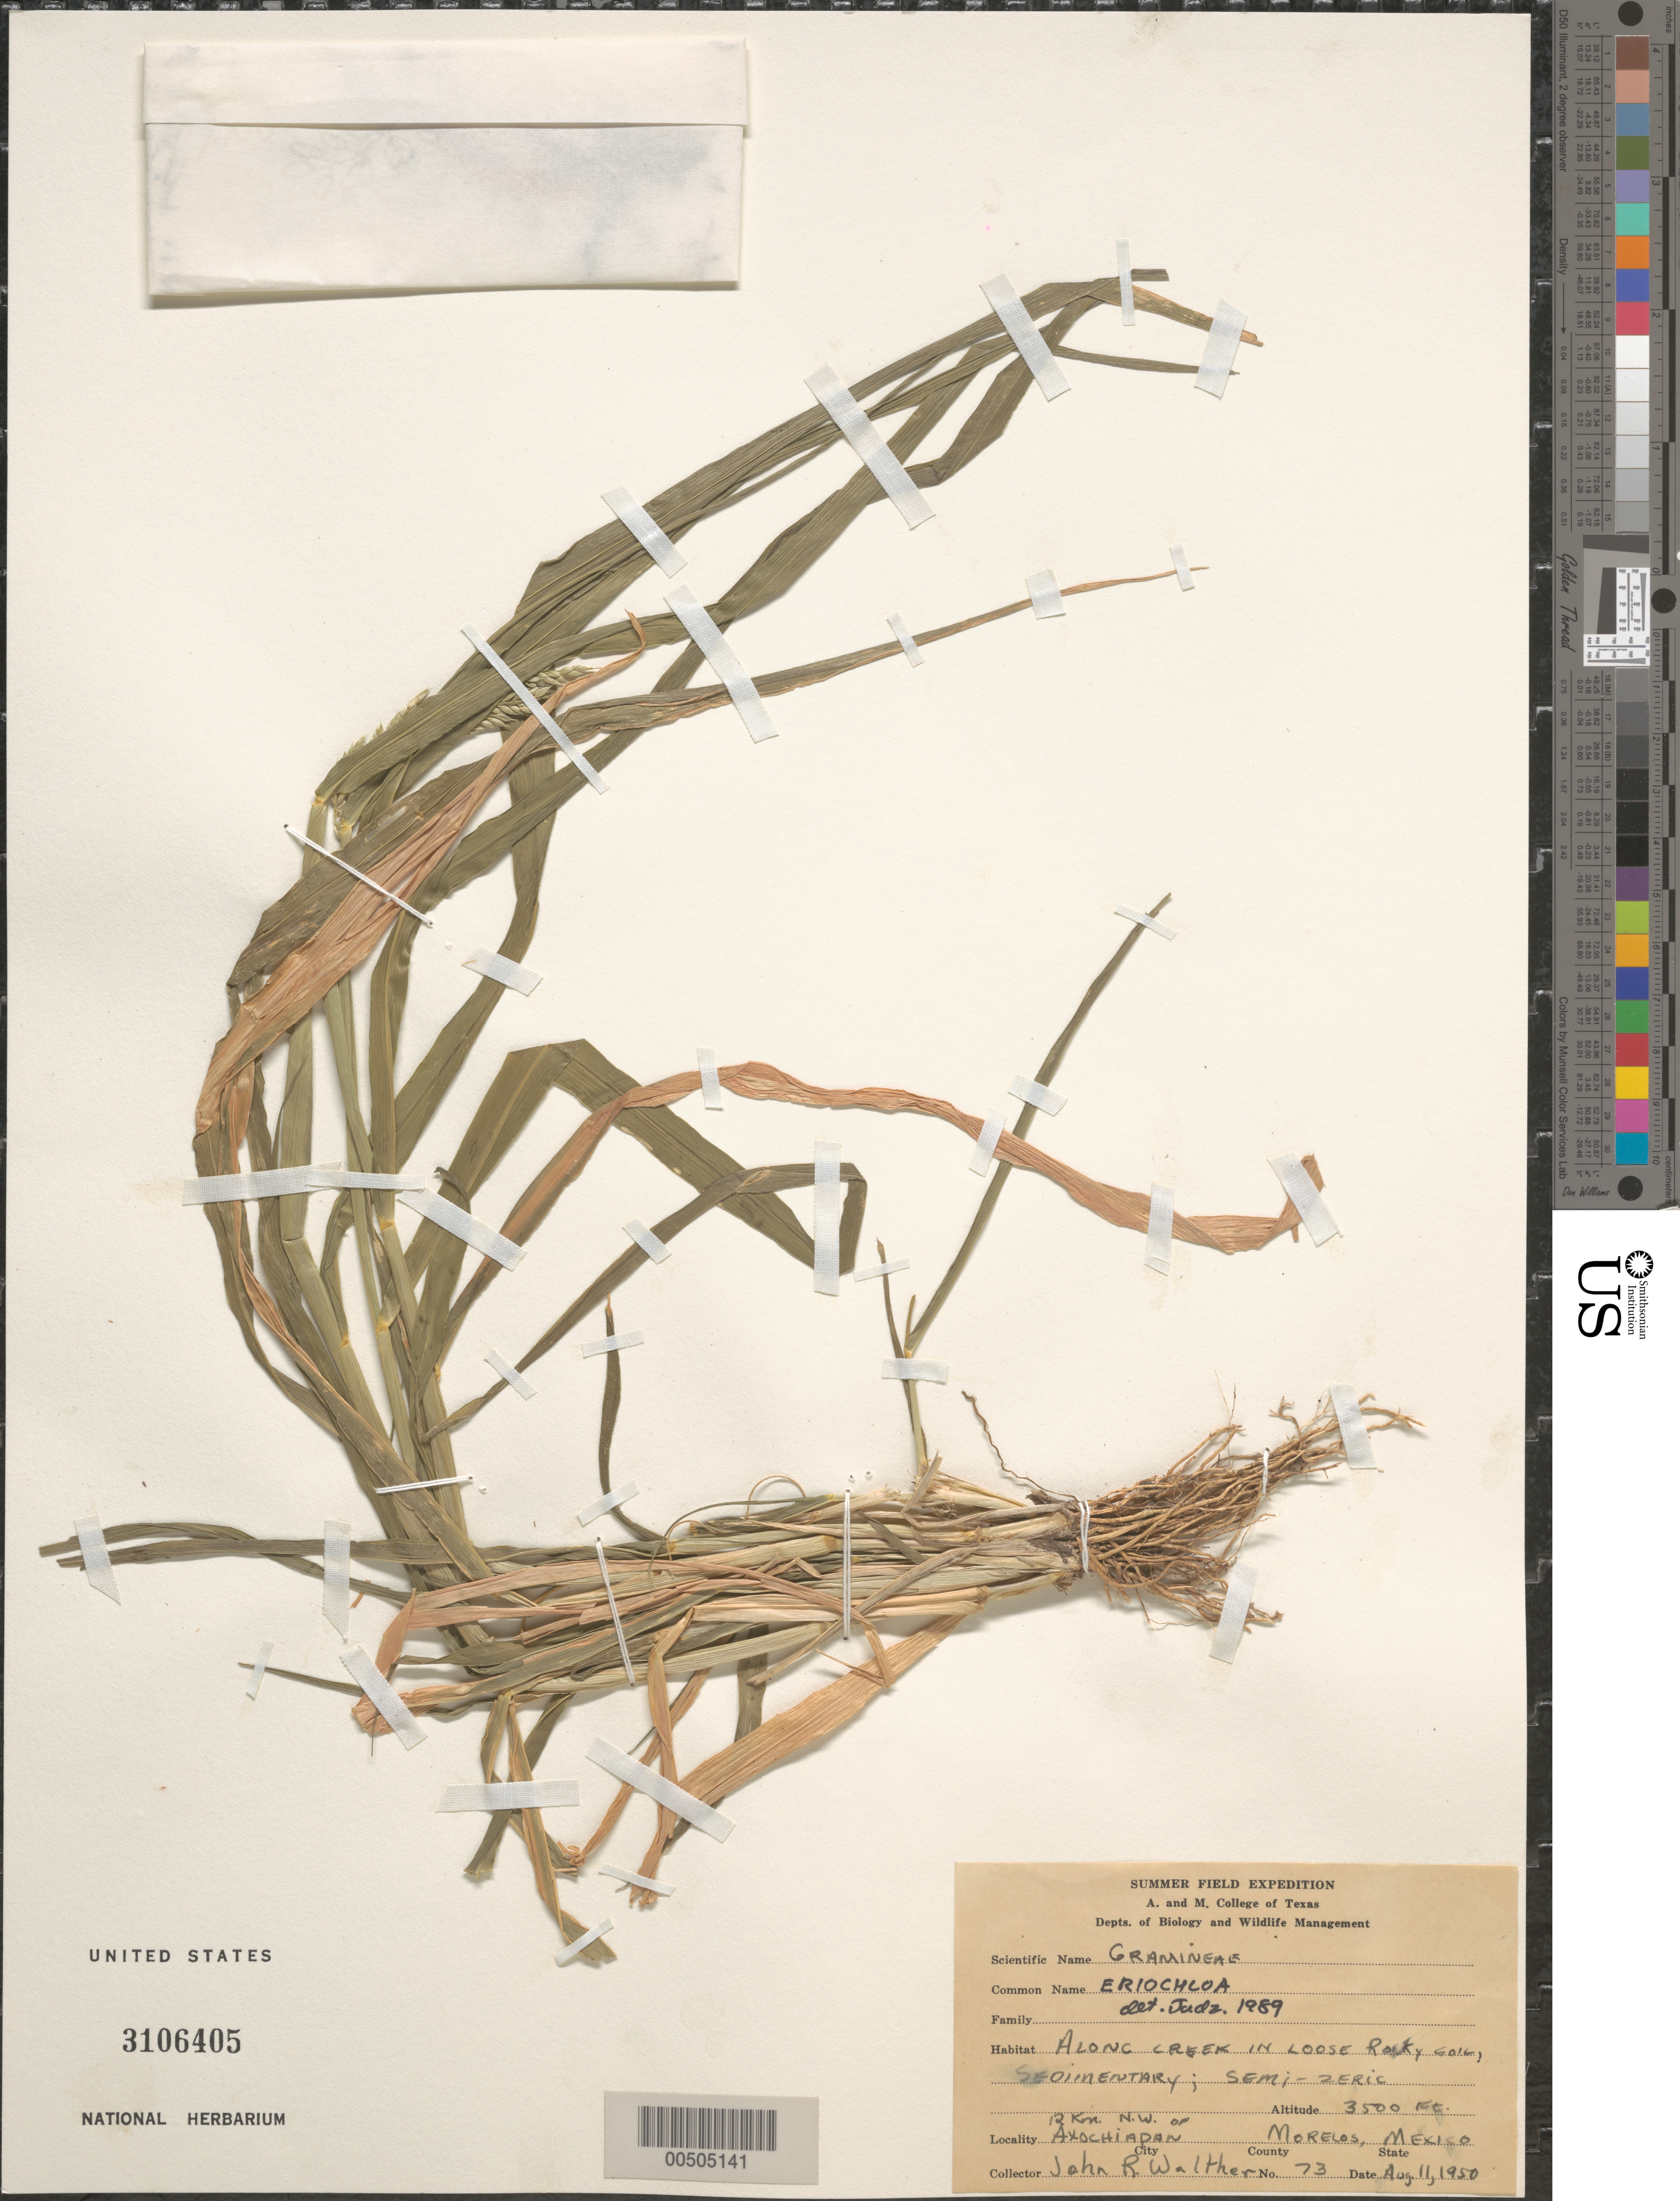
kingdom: Plantae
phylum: Tracheophyta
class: Liliopsida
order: Poales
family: Poaceae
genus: Eriochloa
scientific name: Eriochloa sp.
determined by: Judziewicz, E. J.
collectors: J. Walther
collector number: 73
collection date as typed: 11 Aug 1950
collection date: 1950-08-11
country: Mexico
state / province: Morelos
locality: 12 km NW of Axochiapan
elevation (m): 1067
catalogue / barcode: US 3106405